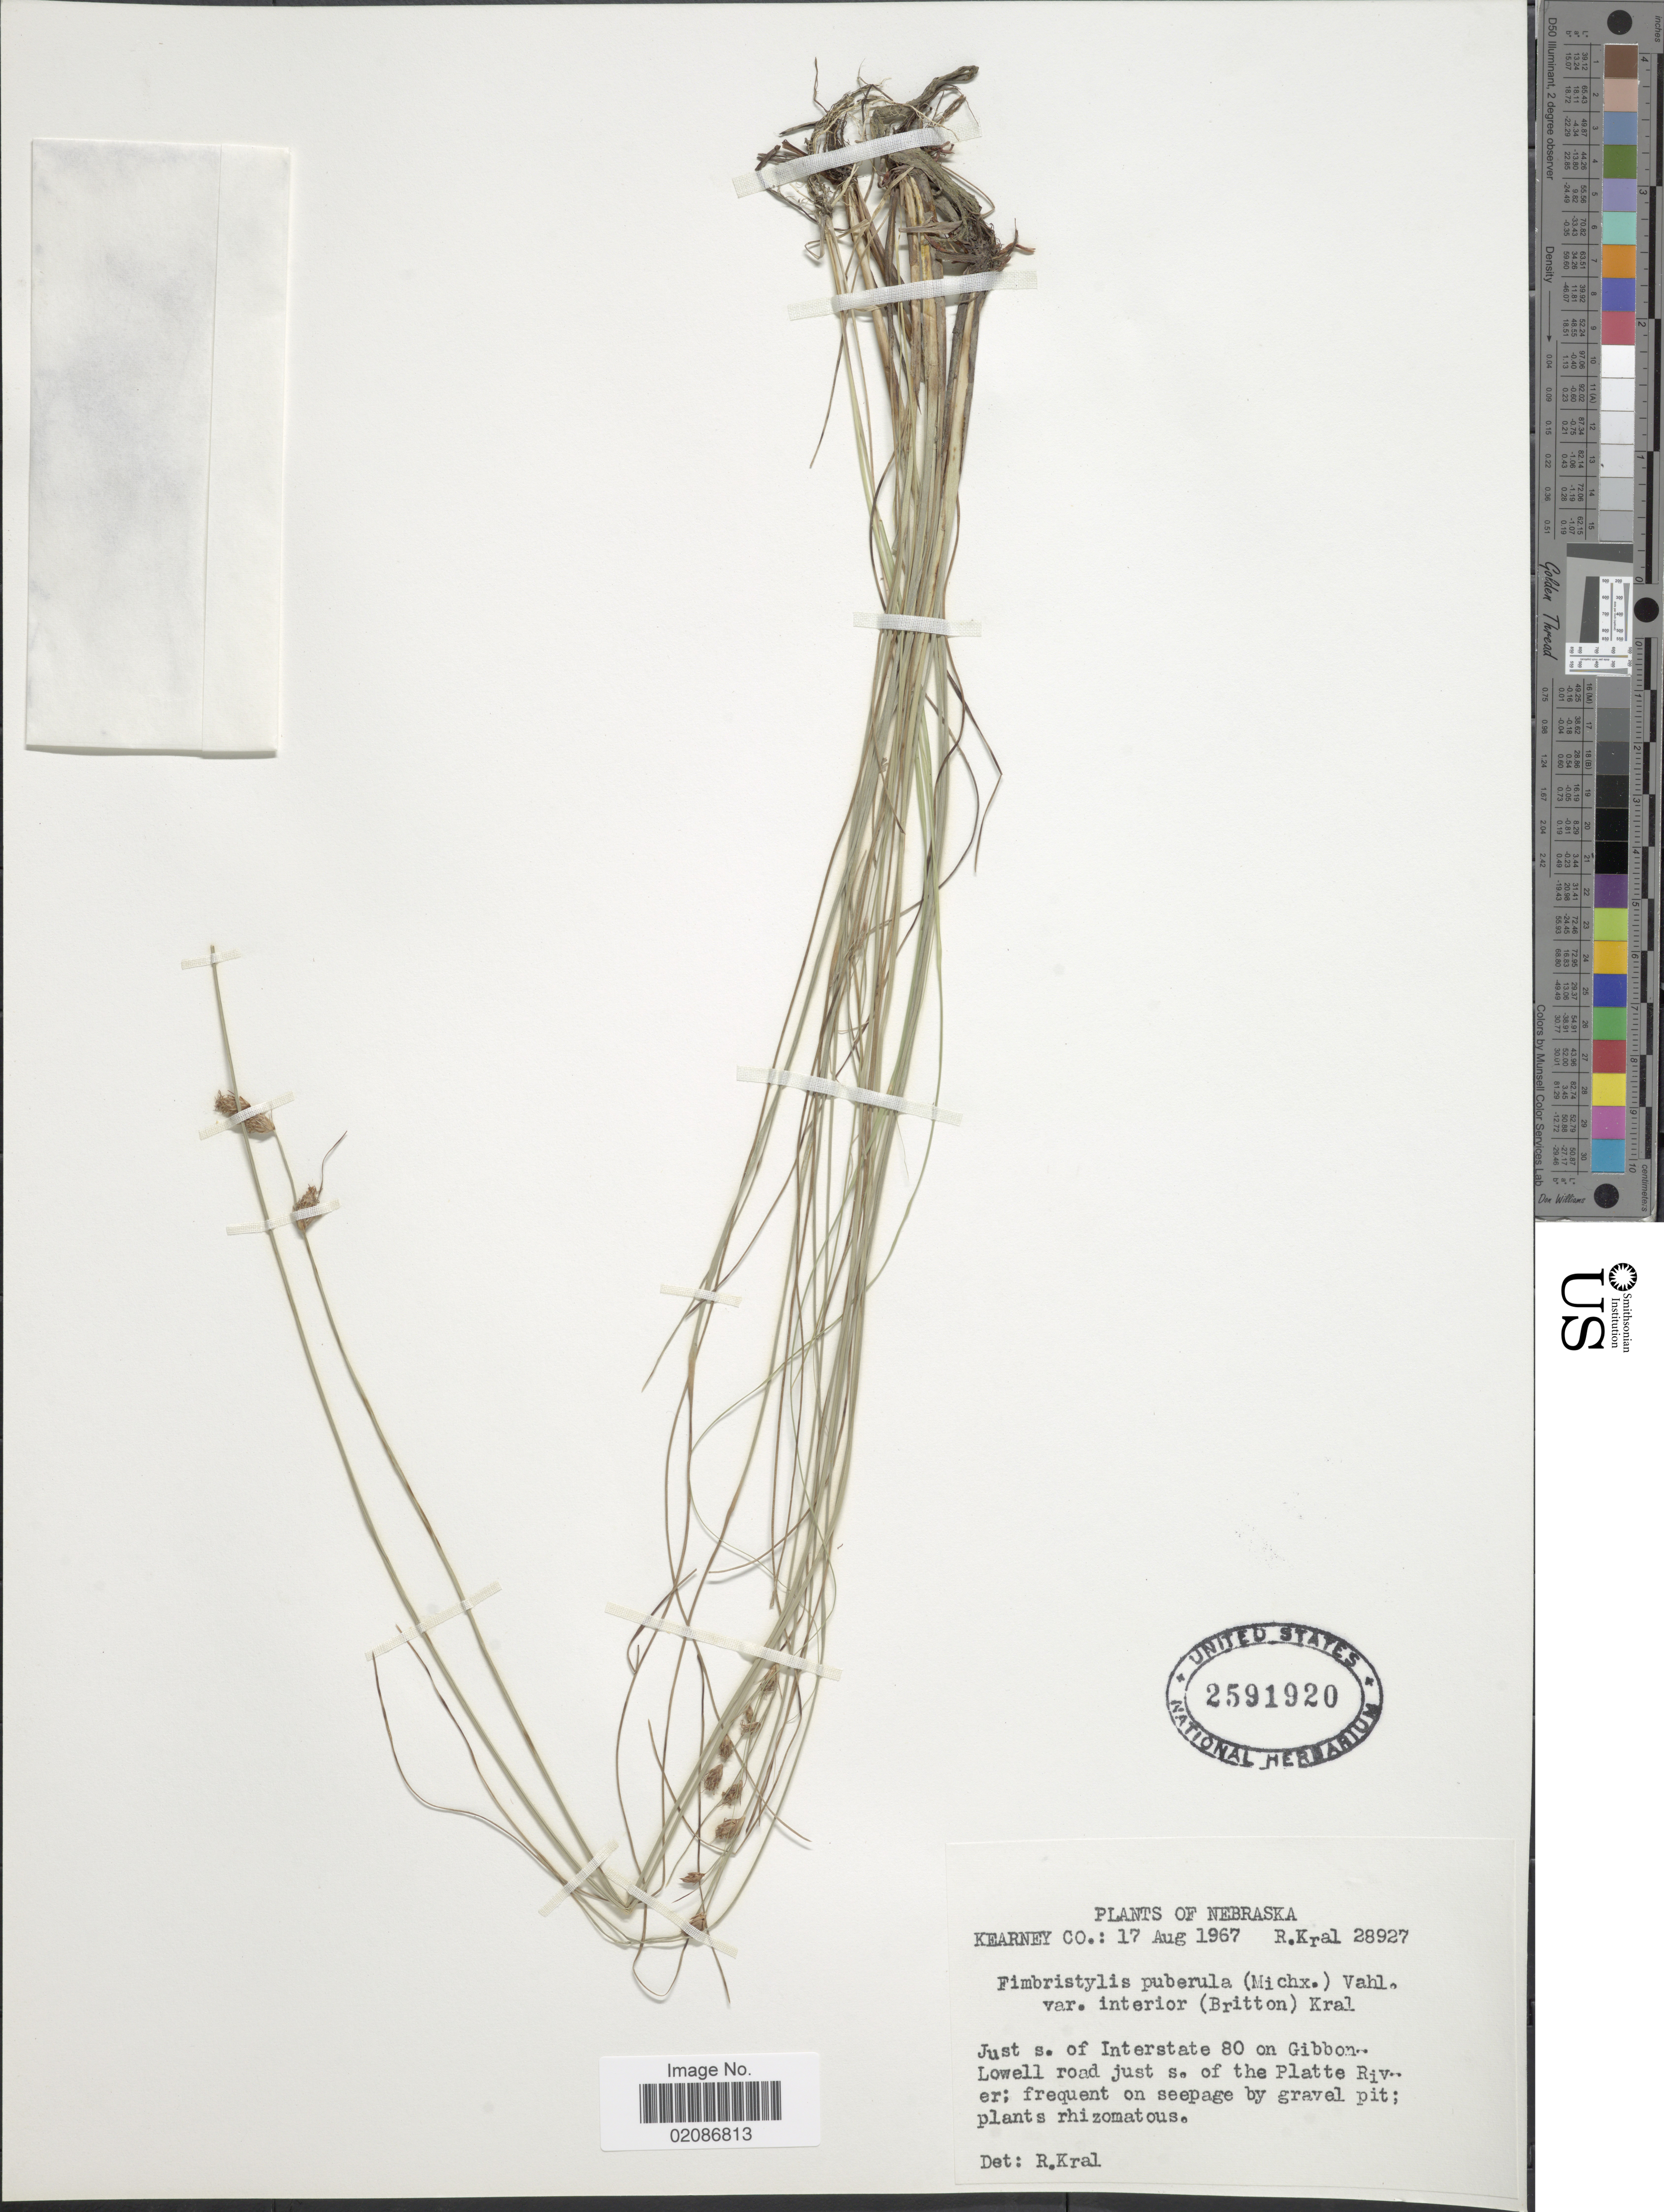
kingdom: Plantae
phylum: Tracheophyta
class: Liliopsida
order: Poales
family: Cyperaceae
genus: Fimbristylis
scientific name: Fimbristylis puberula var. interior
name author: (Britton) Kral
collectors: R. Kral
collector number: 28927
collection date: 1967-08-17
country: United States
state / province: Nebraska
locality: Kearney Co.: Just s. of Interstate 8 on Gibbon-Lowell road just s. of the Platte River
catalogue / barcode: US 2591920